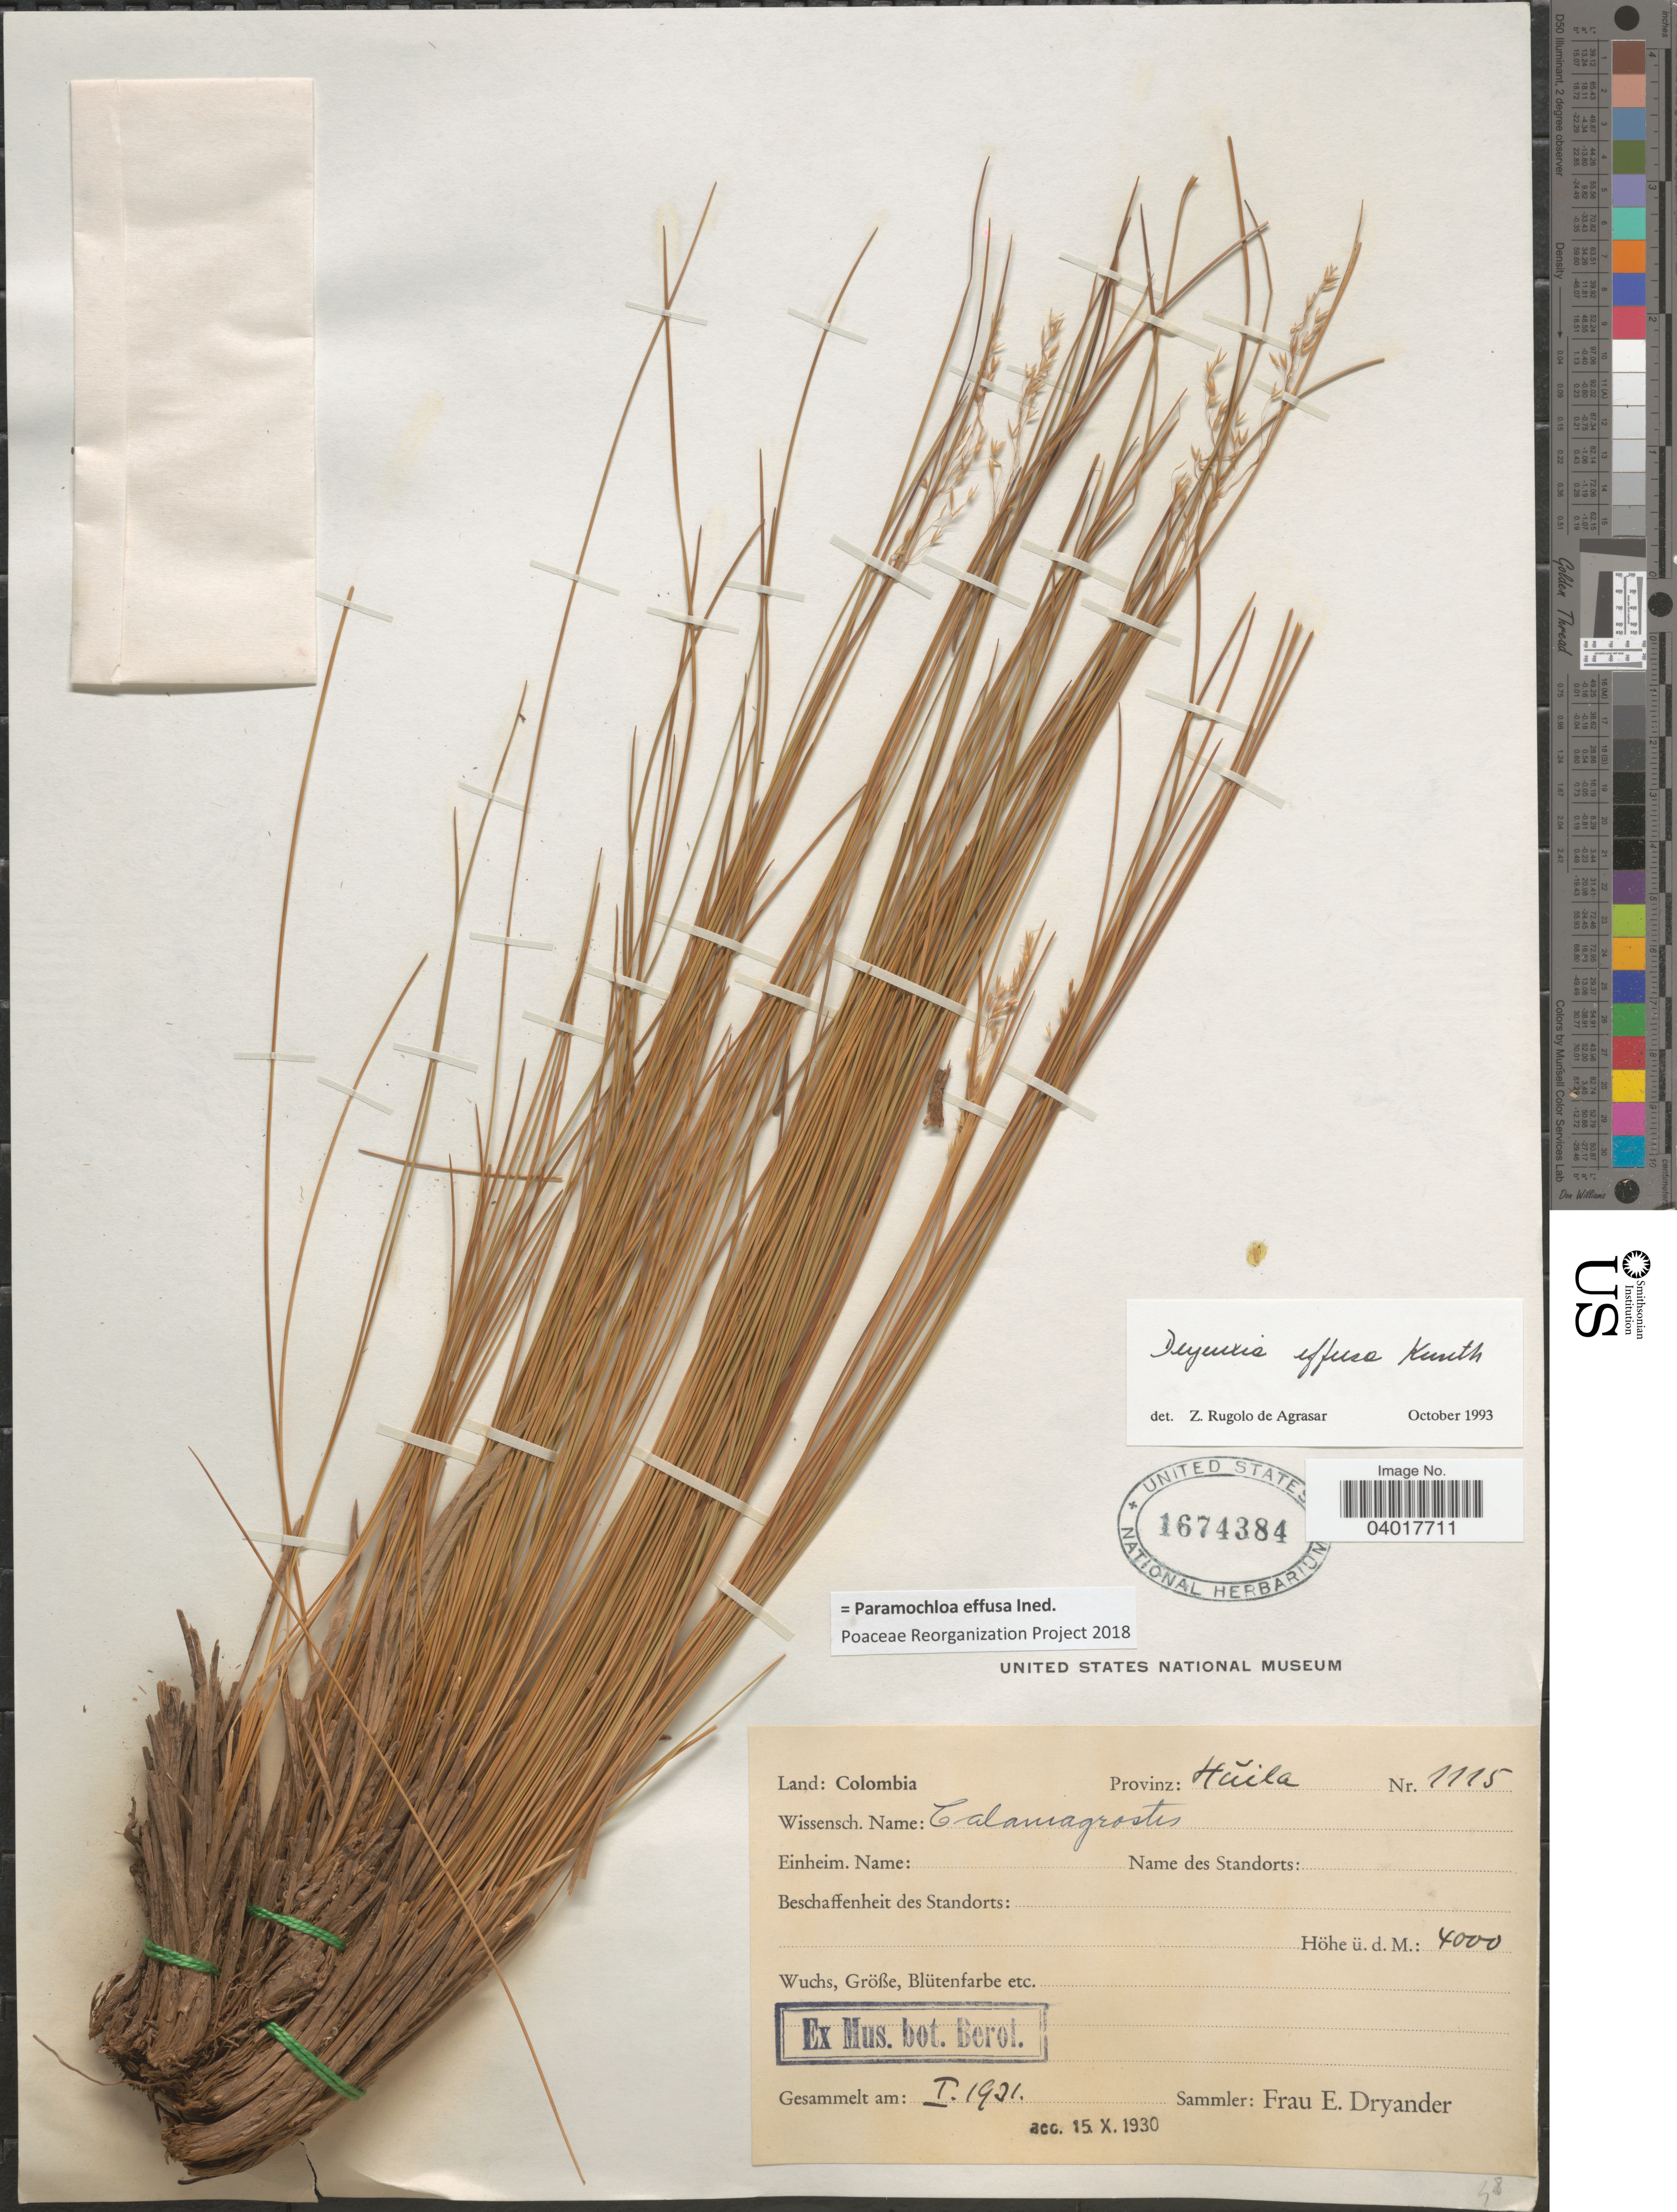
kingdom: Plantae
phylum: Tracheophyta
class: Liliopsida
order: Poales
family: Poaceae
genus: Paramochloa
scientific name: Paramochloa effusa ined.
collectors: F. Dryander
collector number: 1115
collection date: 1931-01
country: Colombia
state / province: Huila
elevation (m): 4000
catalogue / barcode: US 1674384